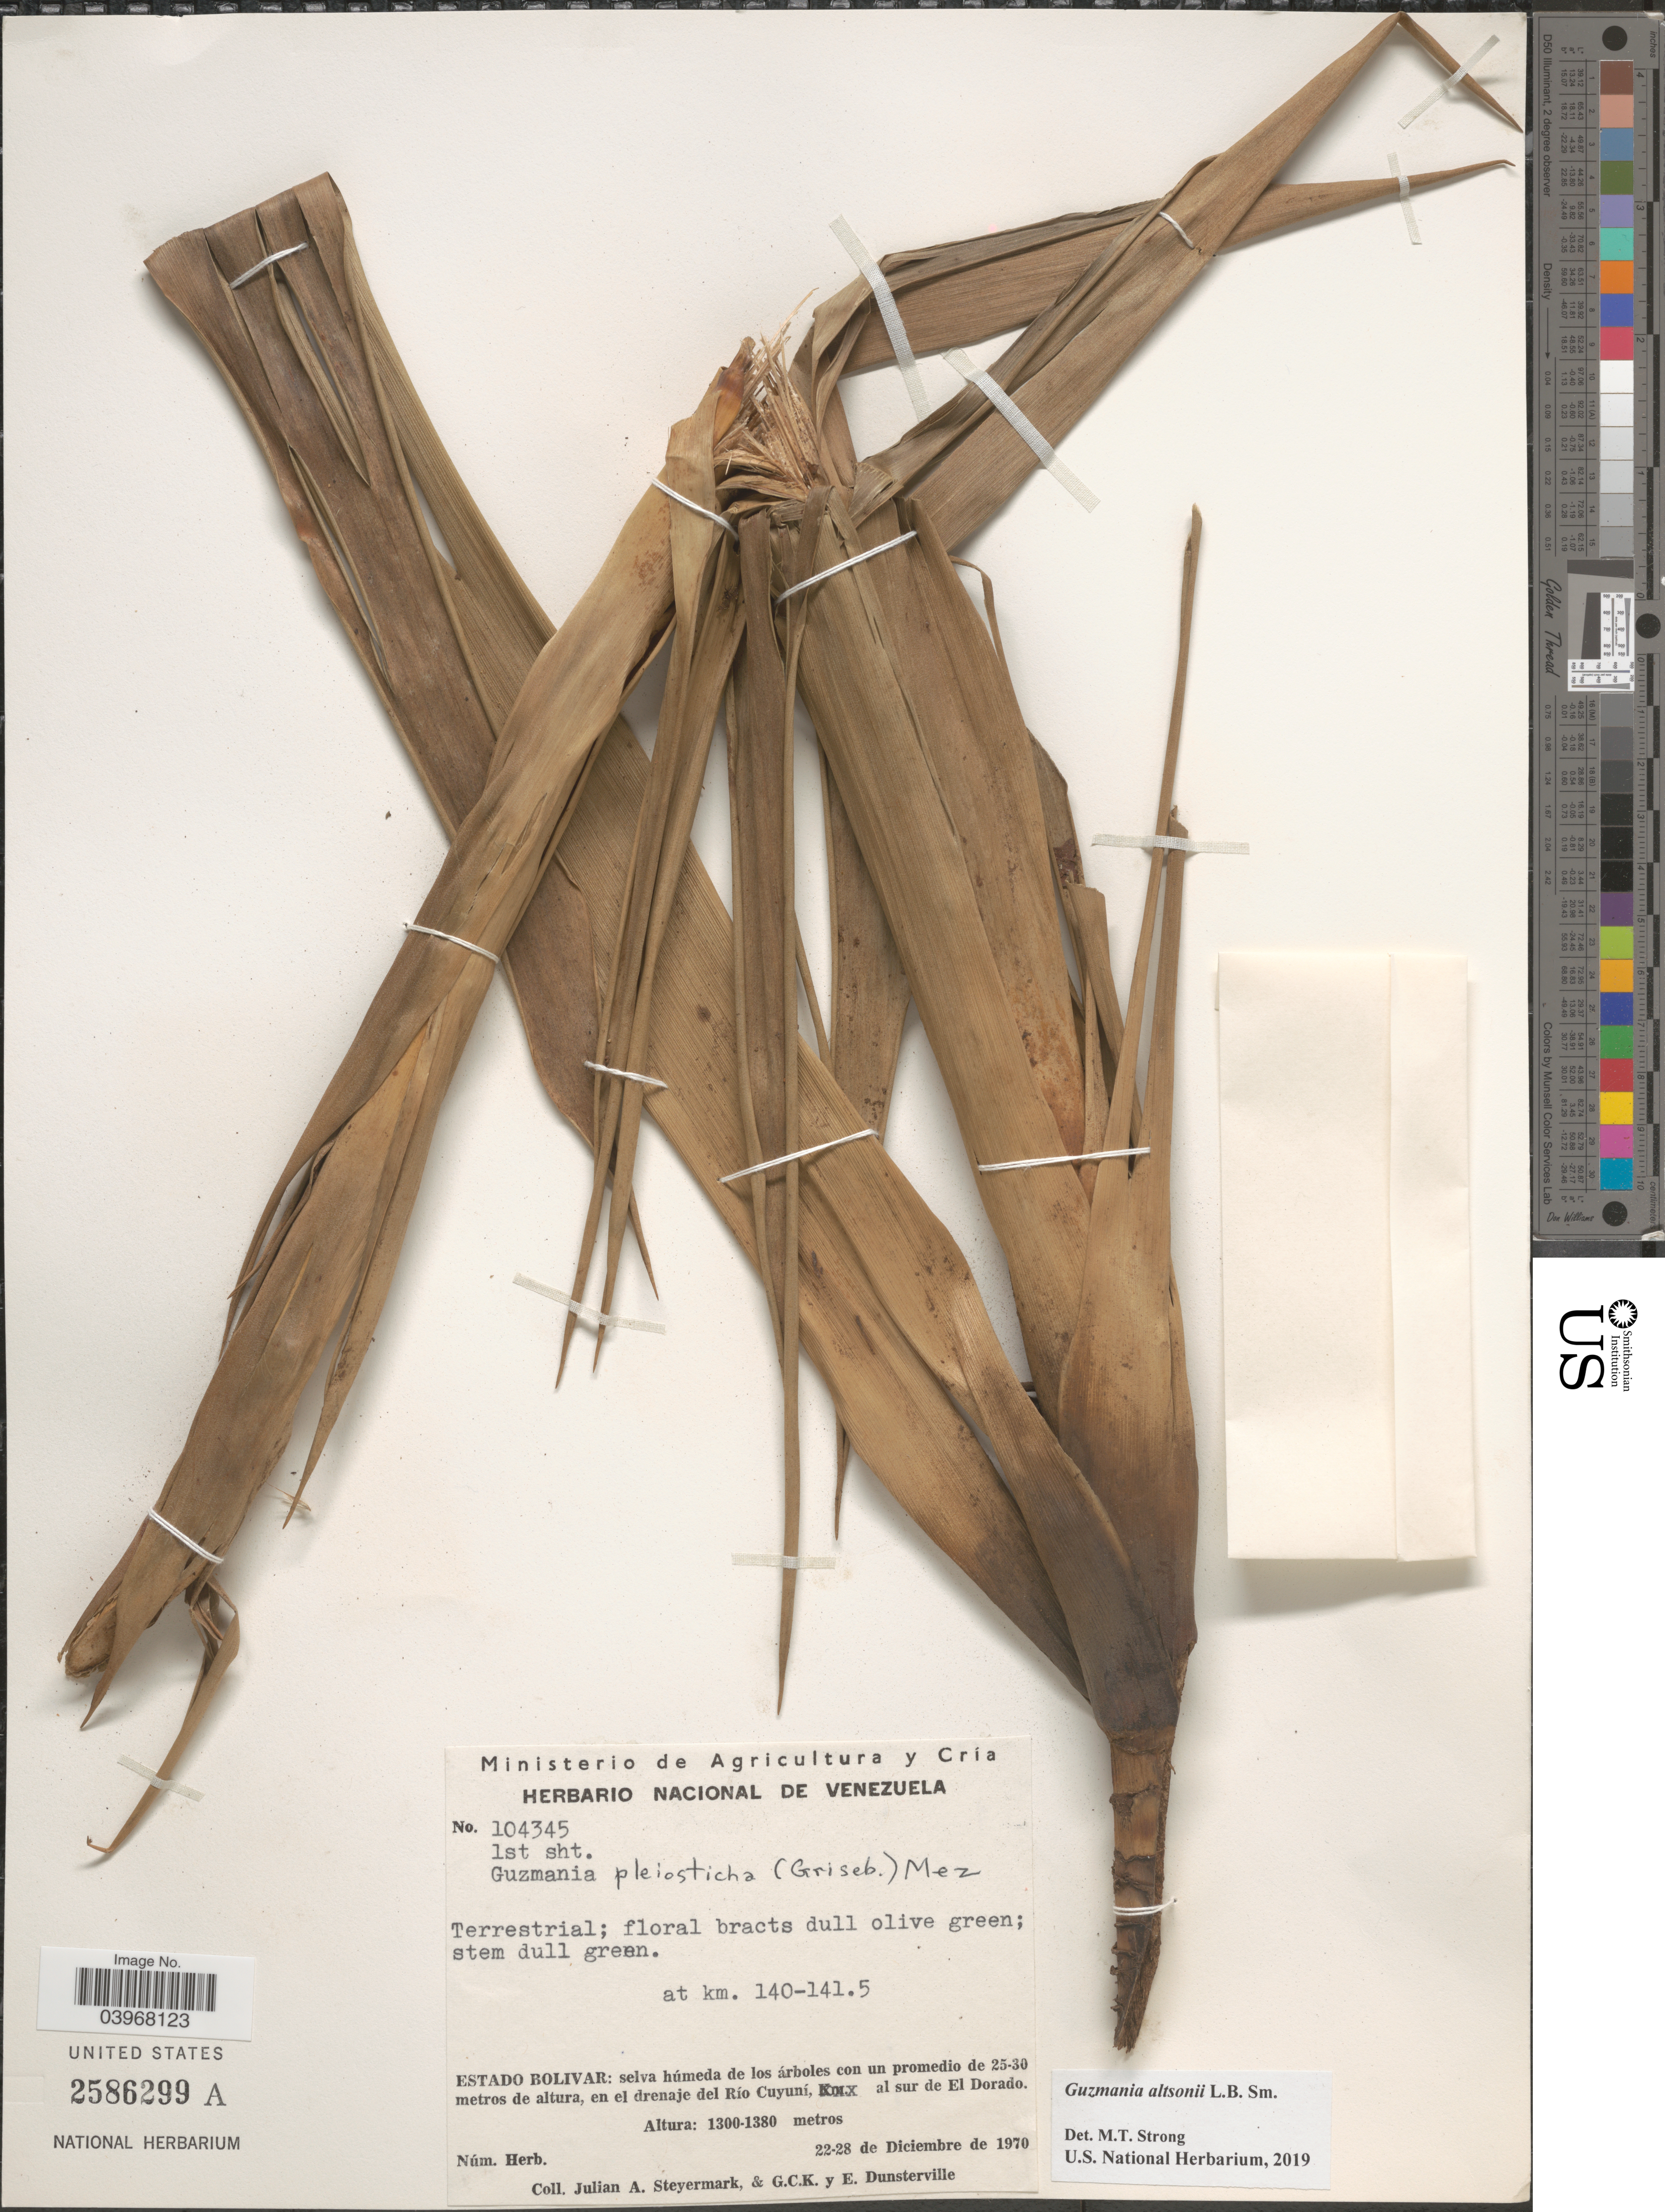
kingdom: Plantae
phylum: Tracheophyta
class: Liliopsida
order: Poales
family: Bromeliaceae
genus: Guzmania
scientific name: Guzmania altsonii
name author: L.B. Sm.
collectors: J. Steyermark, G. C. K. Dunsterville & E. Dunsterville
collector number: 104345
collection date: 1970-12-22/1970-12-28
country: Venezuela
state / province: Bolivar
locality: At km. 140-141.5. Selva húmeda de los árboles con un promedio de 25-30 metros de altura, en el drenaje del Río Cuyuní, al sur de El Dorado.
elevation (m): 1300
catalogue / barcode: US 2586299A